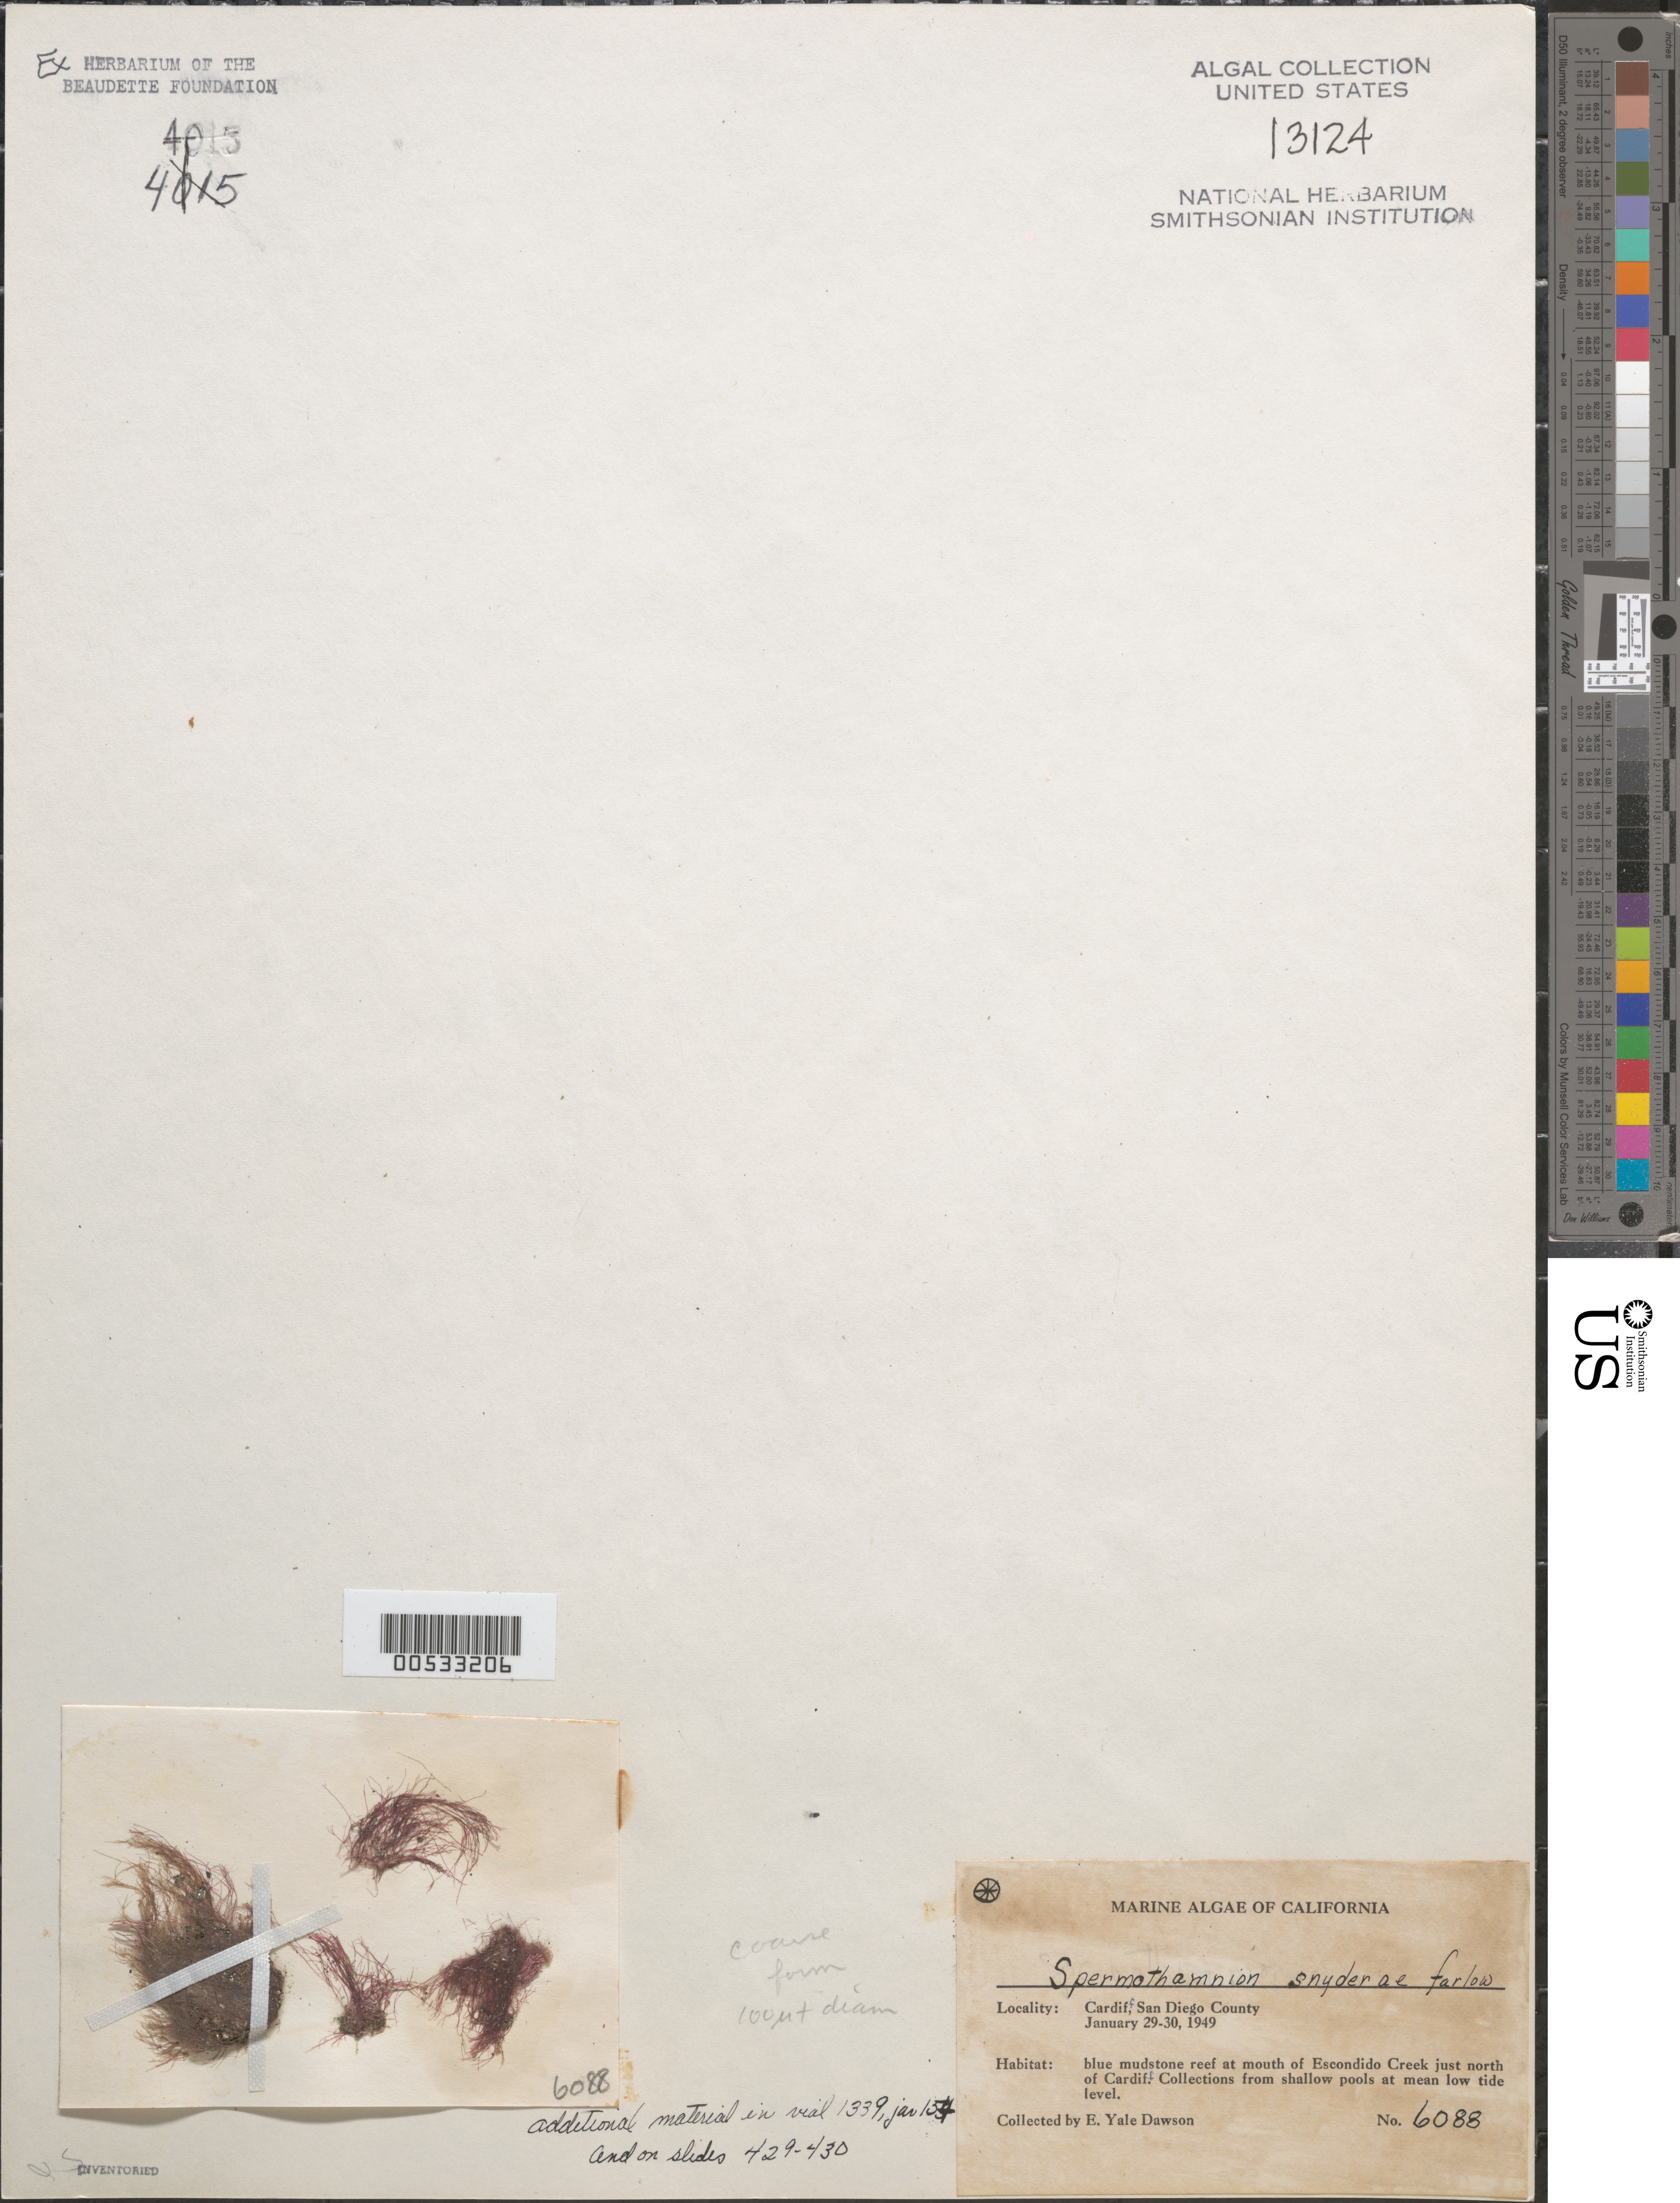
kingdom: Plantae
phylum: Rhodophyta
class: Florideophyceae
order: Ceramiales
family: Wrangeliaceae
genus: Tiffaniella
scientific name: Tiffaniella snyderae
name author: (Farl.) I.A. Abbott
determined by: Algae name updating Project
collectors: E. Y. Dawson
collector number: EYD 6088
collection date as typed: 29 Jan 1949 TO 30 Jan 1949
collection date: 1949-01-29/1949-01-30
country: United States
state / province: California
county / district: San Diego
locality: Escondido Creek mouth, just north of Cardiff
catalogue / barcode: US 13124